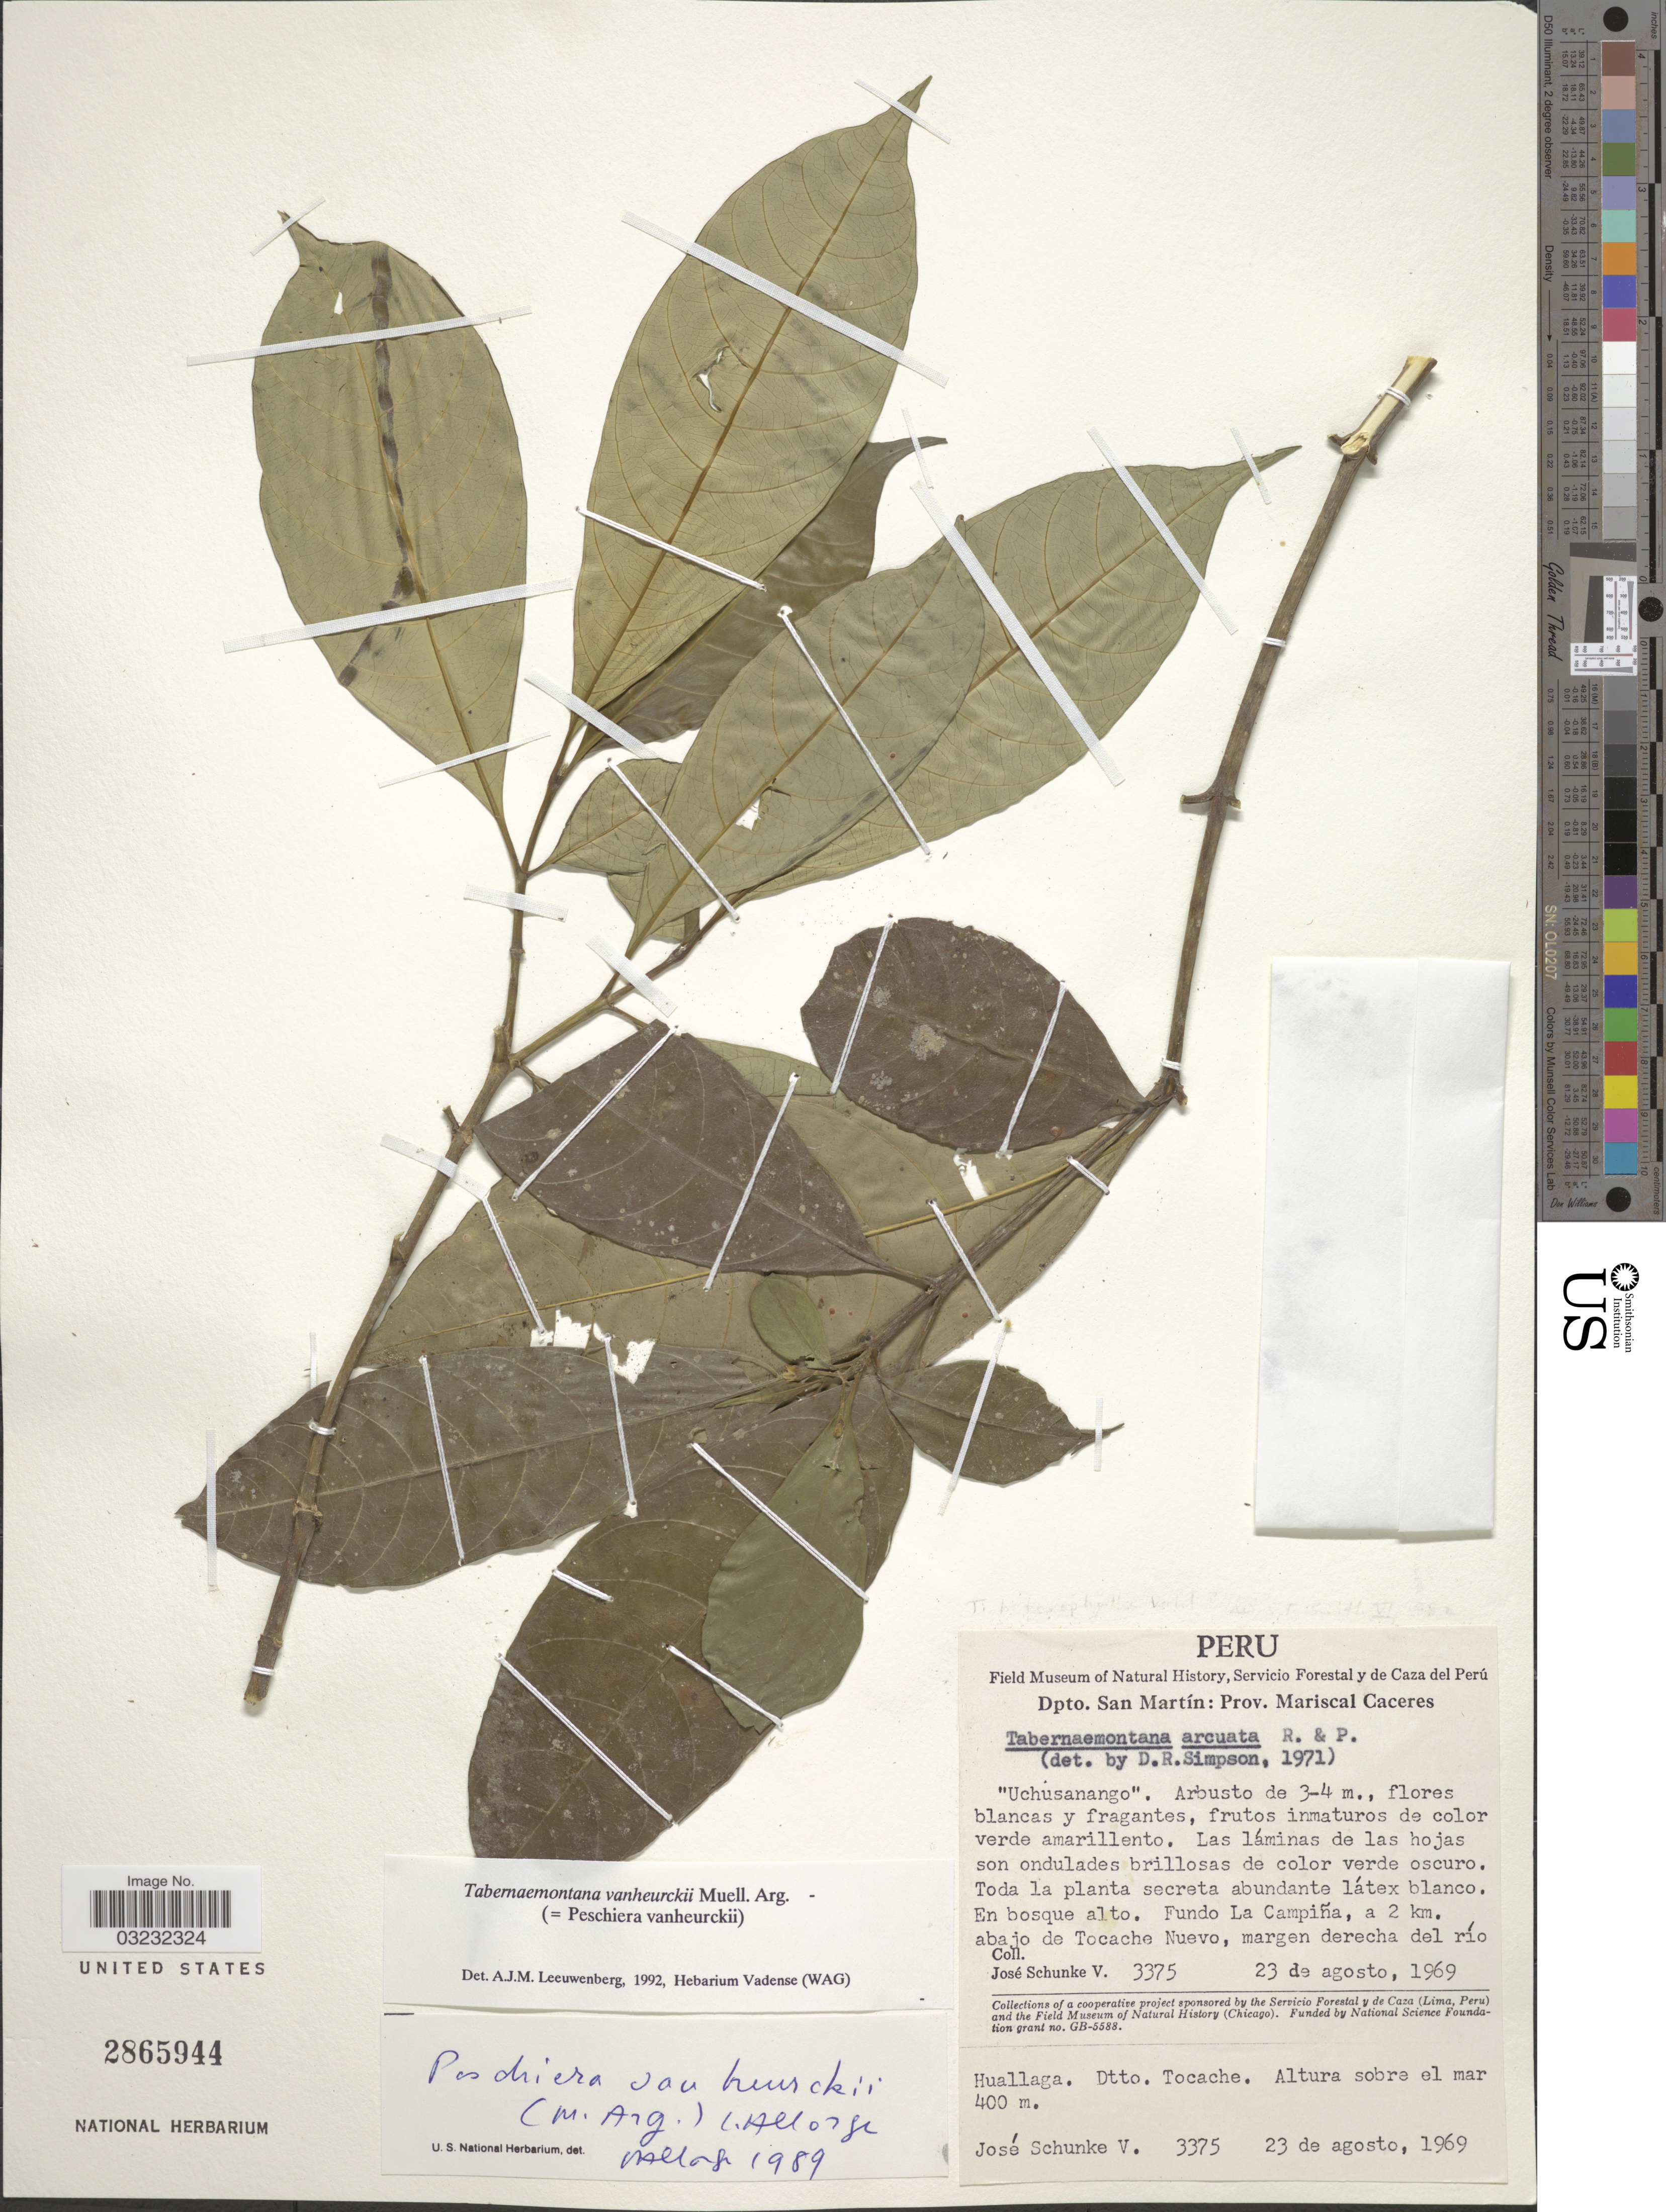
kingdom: Plantae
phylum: Tracheophyta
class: Magnoliopsida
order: Gentianales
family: Apocynaceae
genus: Tabernaemontana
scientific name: Tabernaemontana vanheurckii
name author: Müll. Arg.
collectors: J. Schunke Vigo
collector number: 3375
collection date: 1969-08-23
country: Peru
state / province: San Martín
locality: Dpto. San Martín: Prov. Mariscal Caceres, Fundo La Campiña, a 2 km. abajo de Tocache Nuevo, margen derecha del río. Huallaga. Dtto. Tocache.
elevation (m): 400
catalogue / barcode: US 2865944